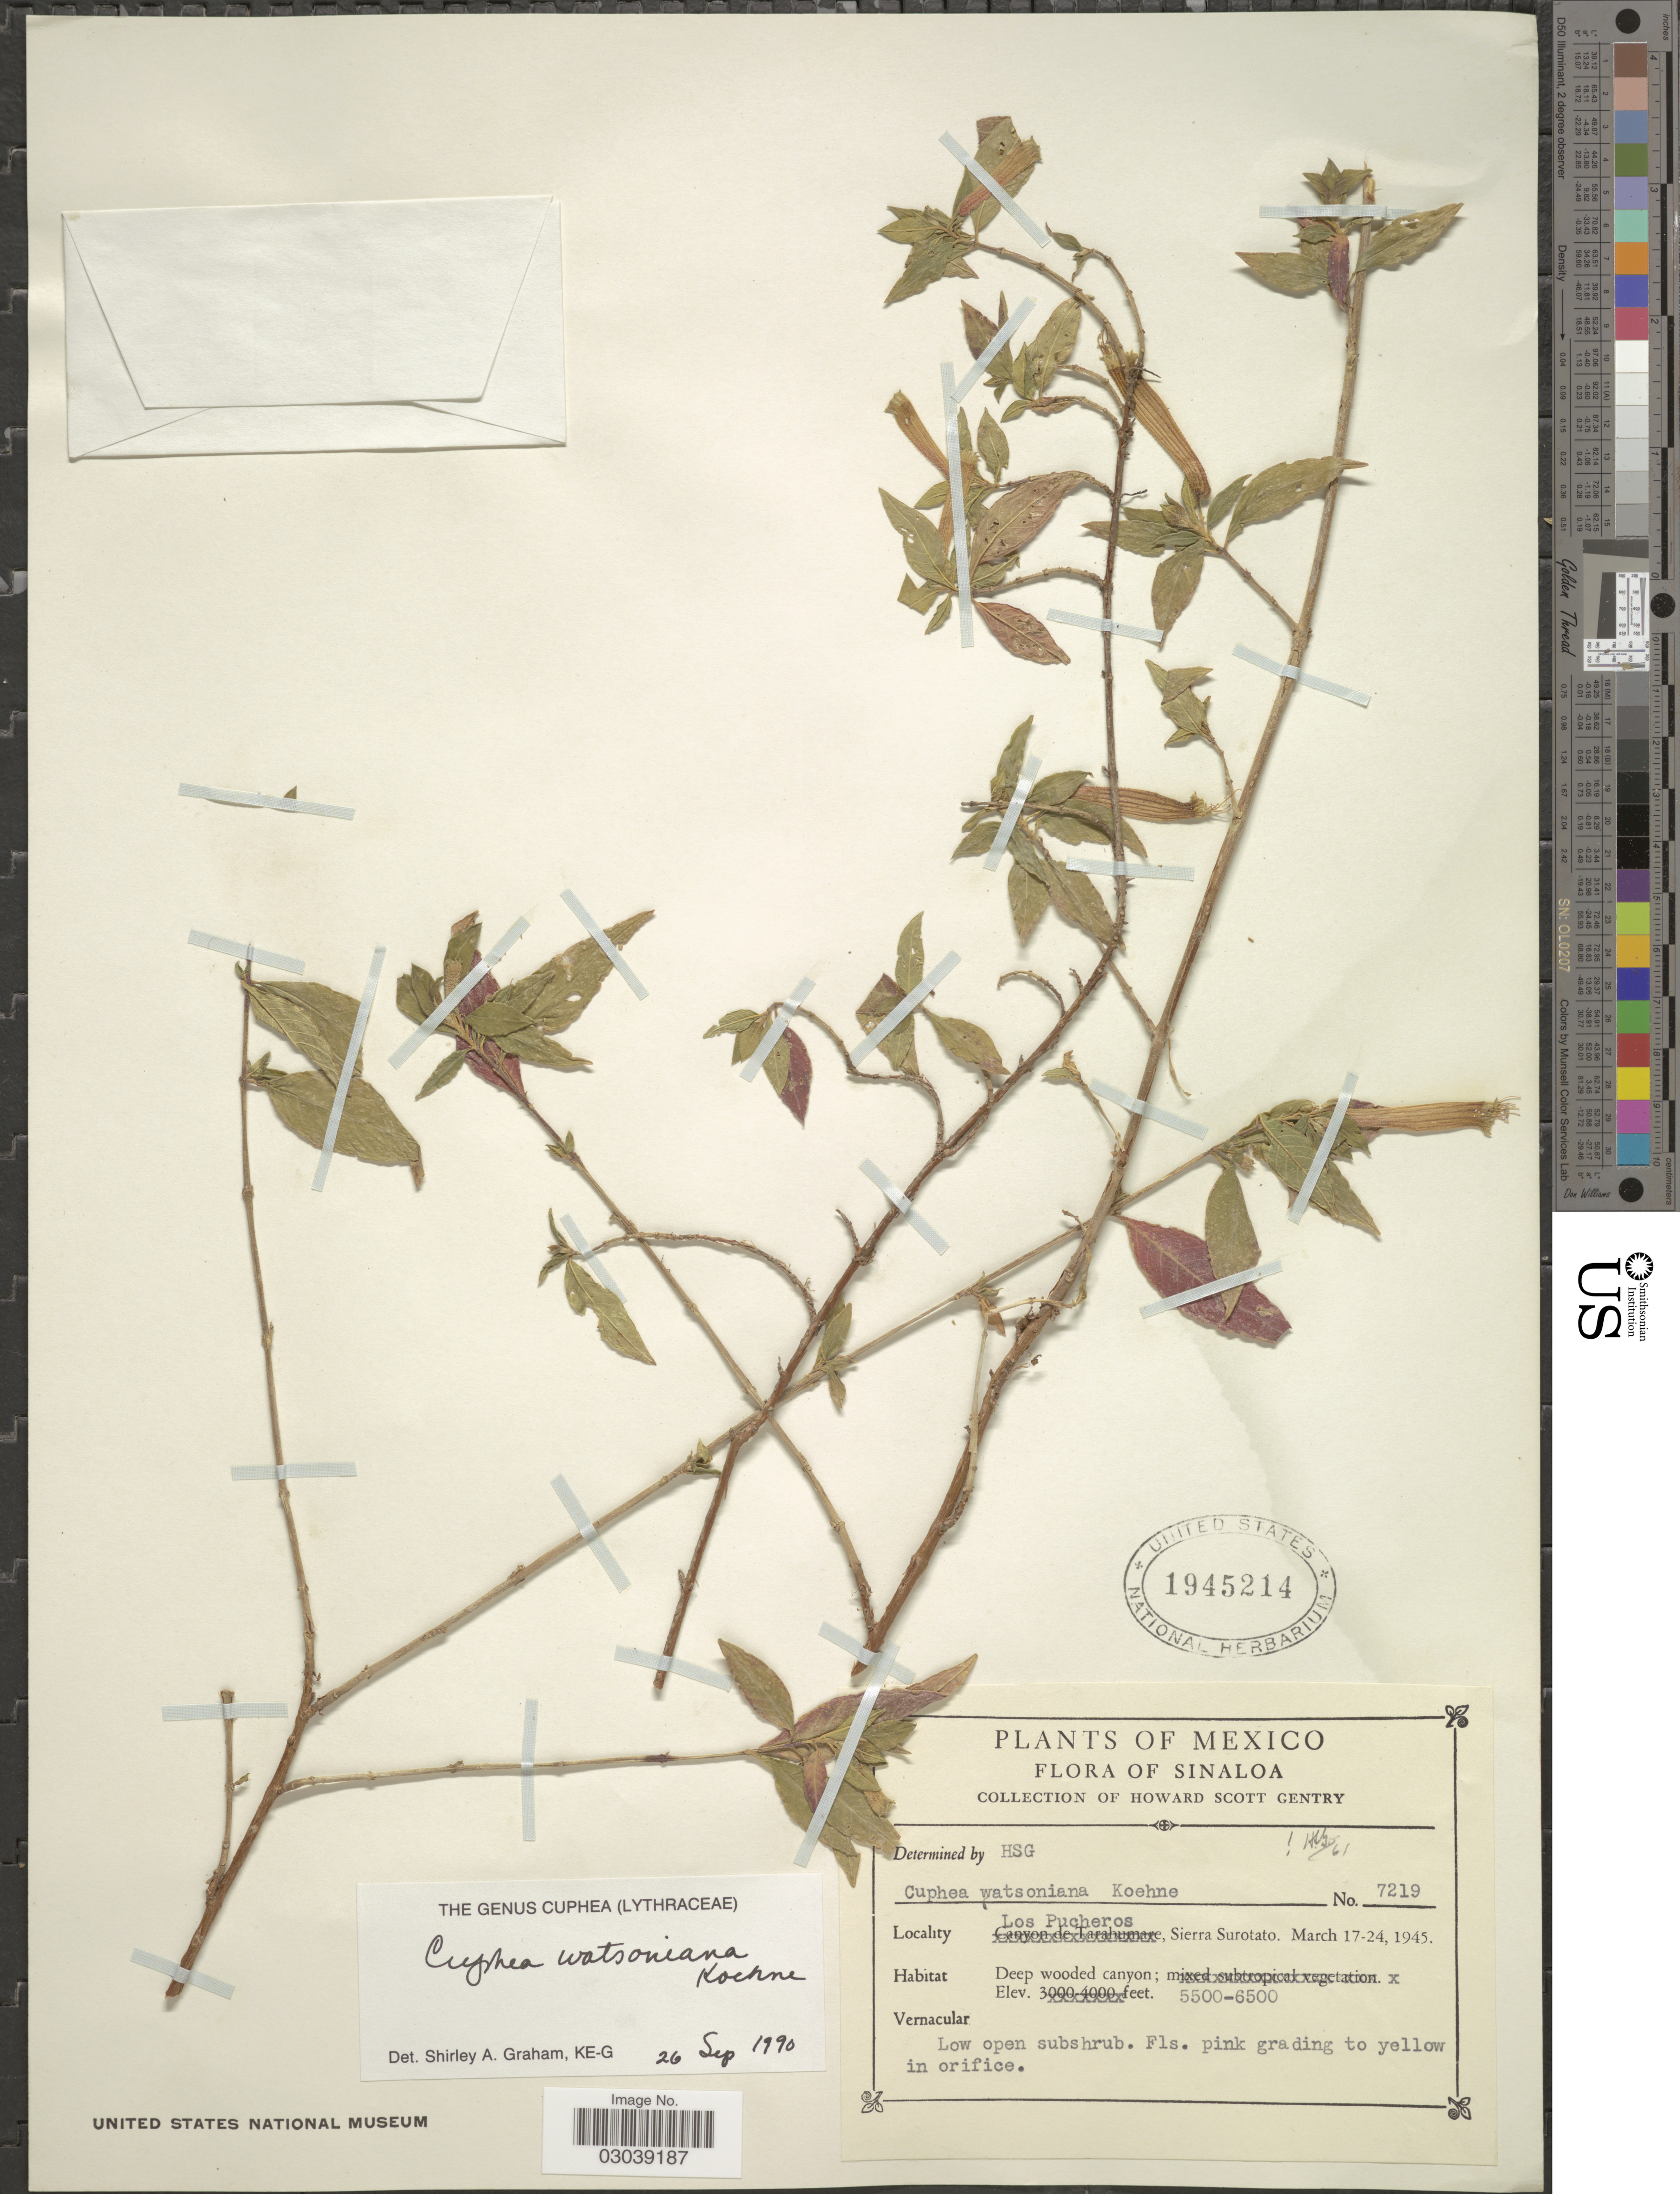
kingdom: Plantae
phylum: Tracheophyta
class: Magnoliopsida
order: Myrtales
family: Lythraceae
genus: Cuphea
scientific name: Cuphea watsoniana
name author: Koehne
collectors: H. S. Gentry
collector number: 7219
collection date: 1945-03-17/1945-03-24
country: Mexico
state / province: Sinaloa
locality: Los Pucheros, Sierra Surotato.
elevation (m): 1676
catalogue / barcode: US 1945214